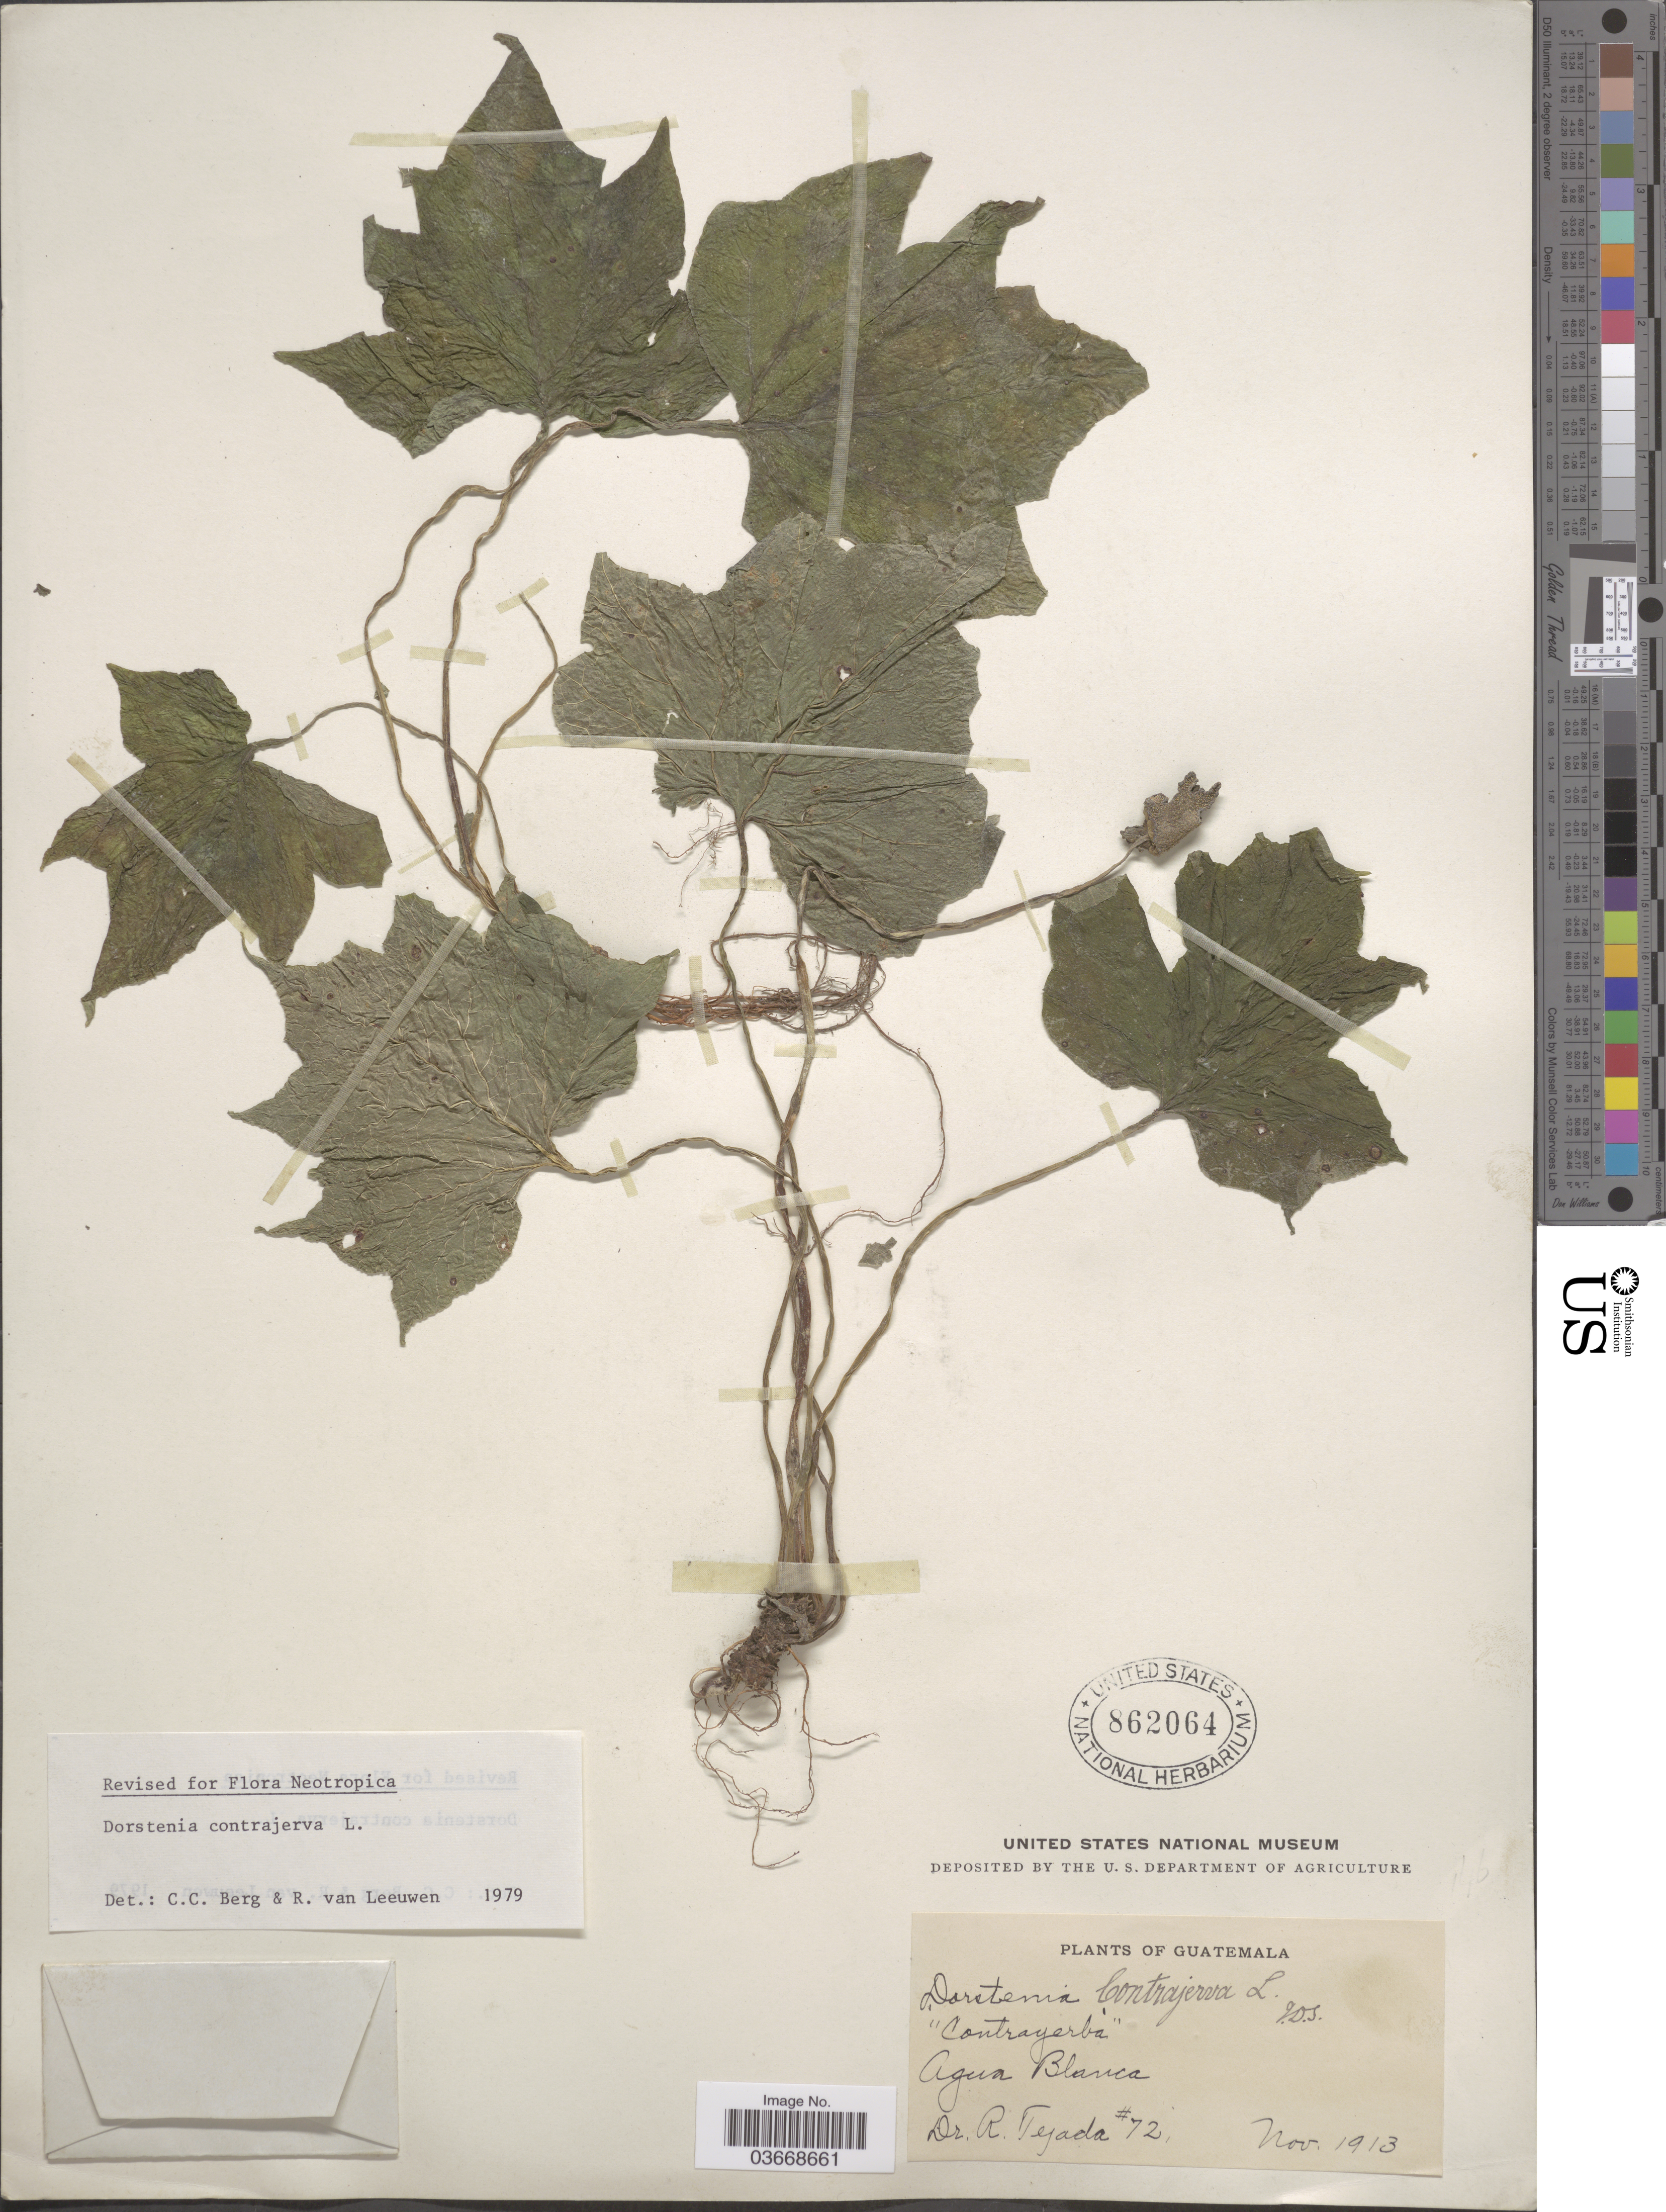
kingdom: Plantae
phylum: Tracheophyta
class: Magnoliopsida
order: Rosales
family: Moraceae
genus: Dorstenia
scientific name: Dorstenia contrajerva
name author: L.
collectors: R. Tejada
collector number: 72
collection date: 1913-11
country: Guatemala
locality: Agua Blanca.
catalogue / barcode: US 862064